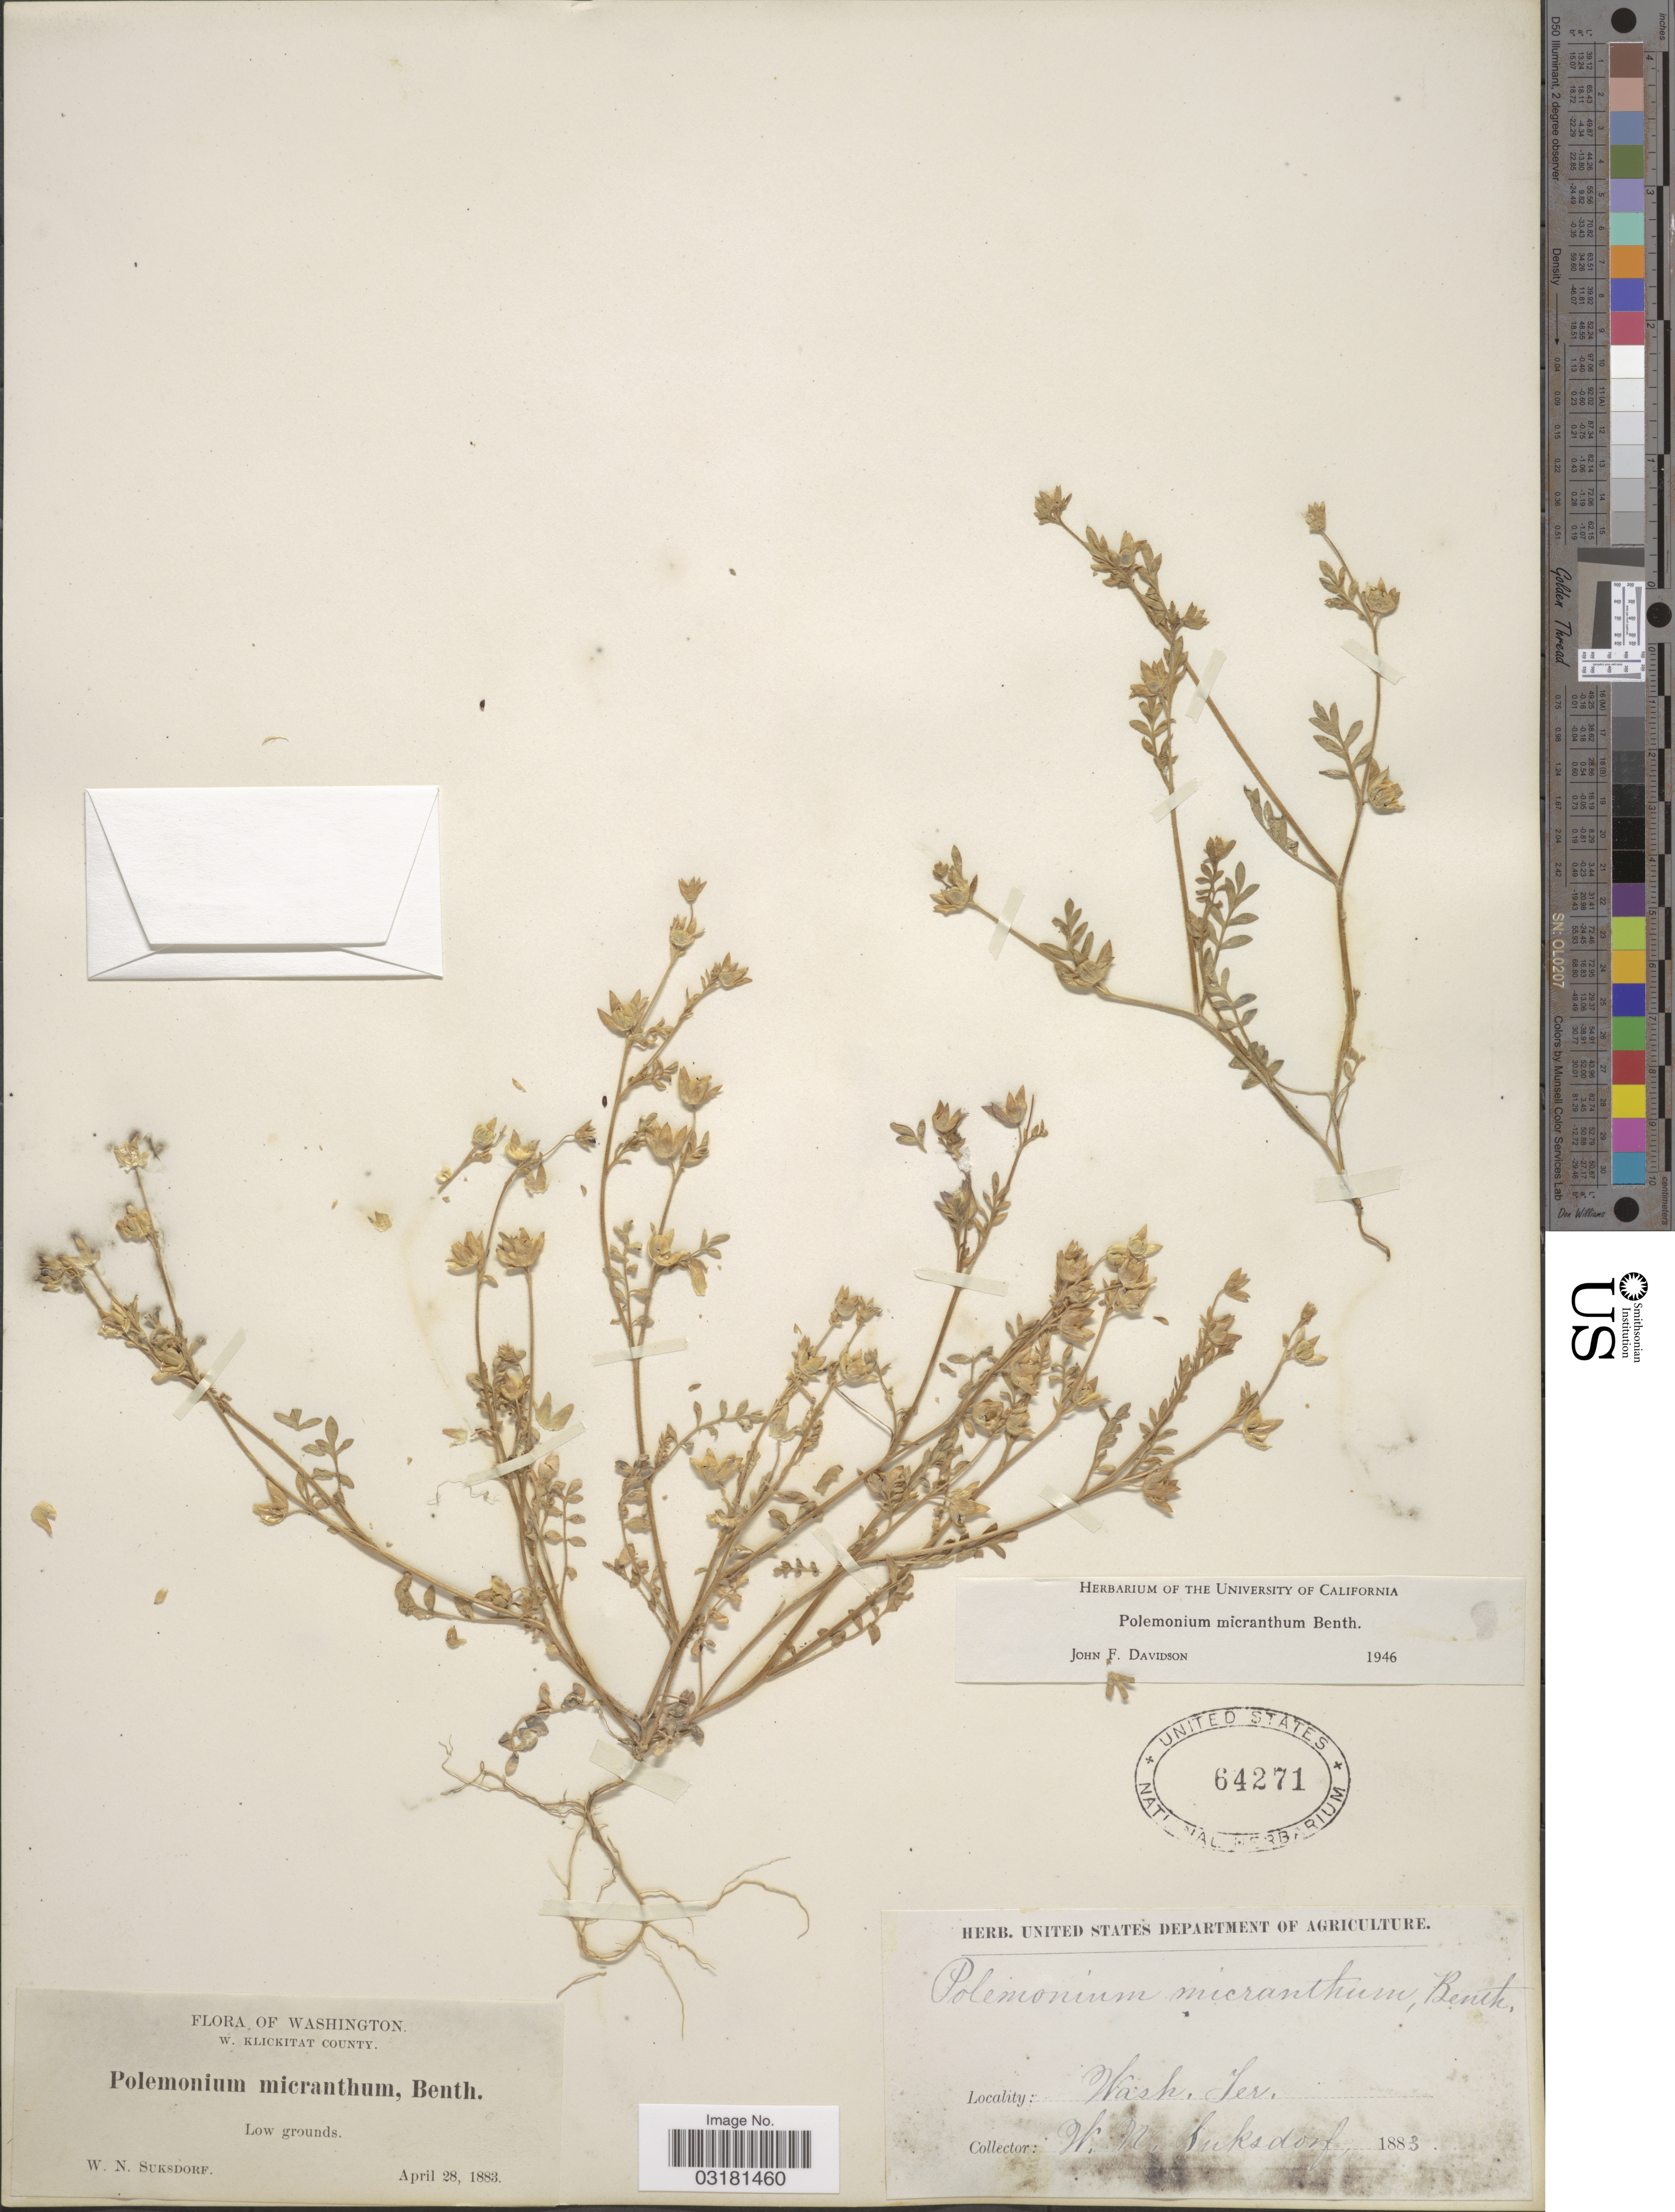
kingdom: Plantae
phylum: Tracheophyta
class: Magnoliopsida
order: Ericales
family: Polemoniaceae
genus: Polemonium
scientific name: Polemonium micranthum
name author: Benth.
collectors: W. N. Suksdorf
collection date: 1883-04-28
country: United States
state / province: Washington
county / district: Klickitat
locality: W. Klickitat County.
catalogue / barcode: US 64271